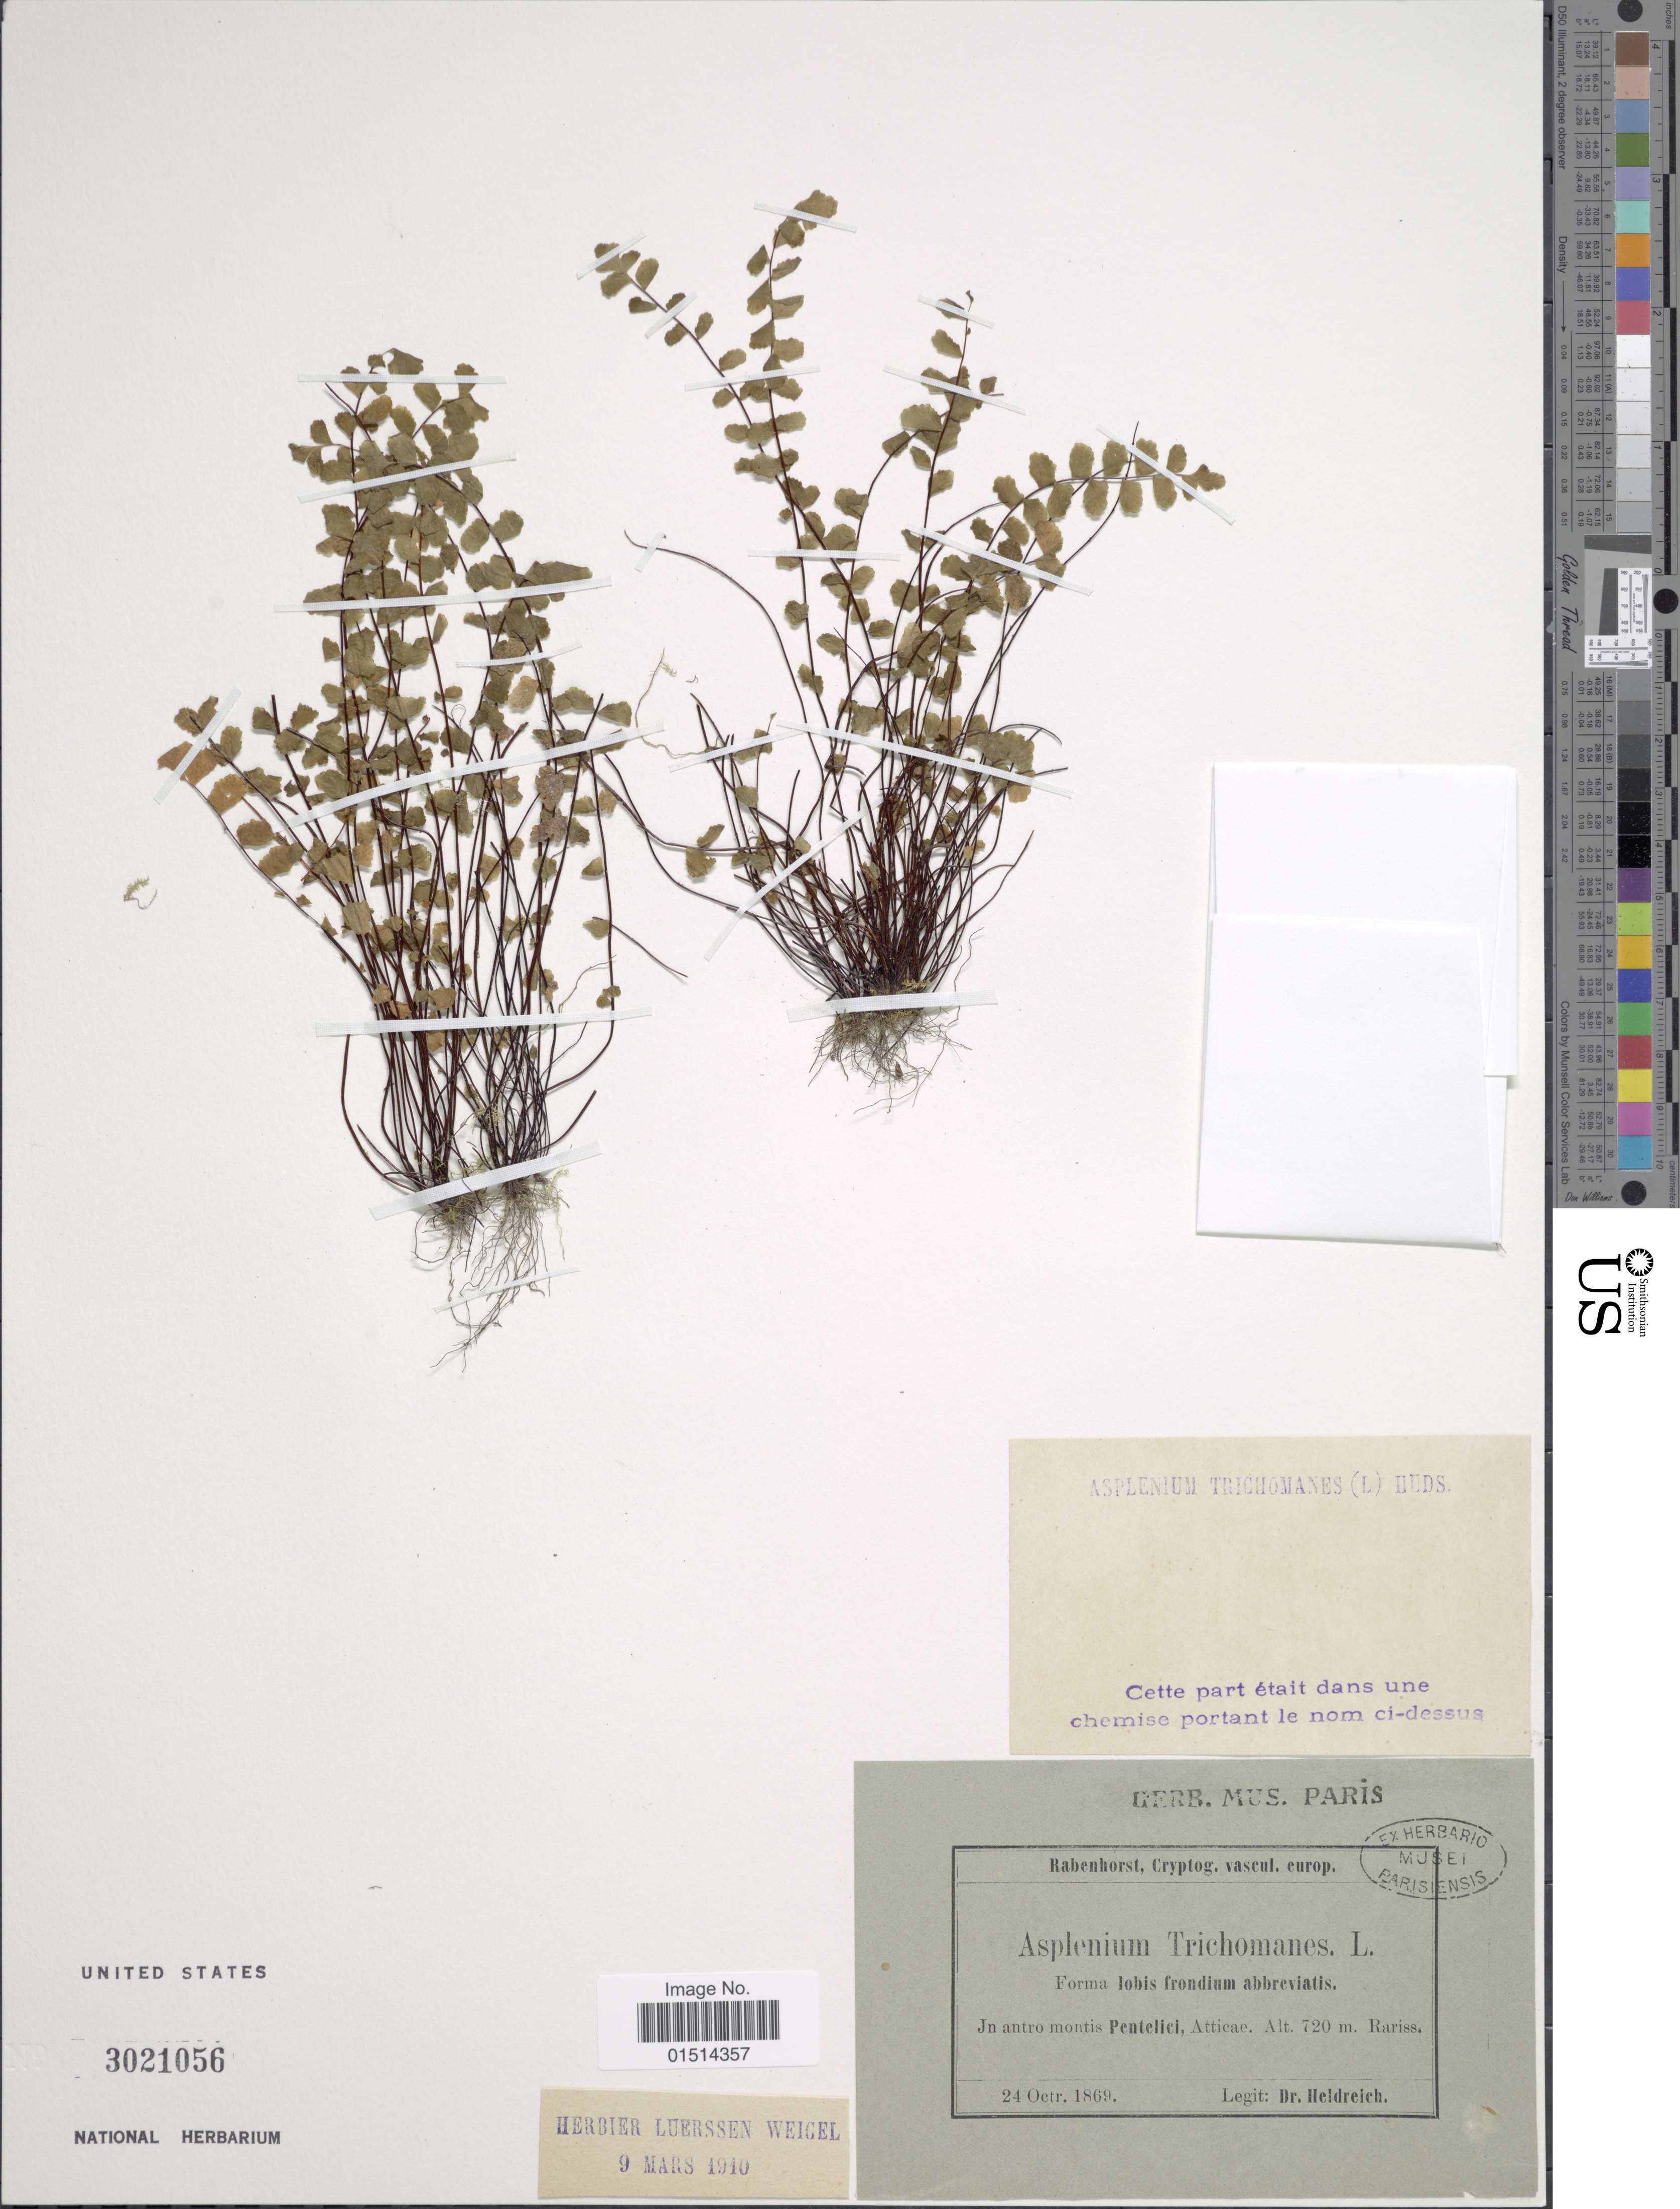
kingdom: Plantae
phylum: Tracheophyta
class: Polypodiopsida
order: Polypodiales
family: Aspleniaceae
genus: Asplenium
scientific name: Asplenium trichomanes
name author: L.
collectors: Heldreich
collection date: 1869-10-24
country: Greece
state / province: Attica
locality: Rabenhorst, Cryptog, vascul, europ., Jn antro montis Pentellici, Atticae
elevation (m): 720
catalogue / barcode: US 3021056